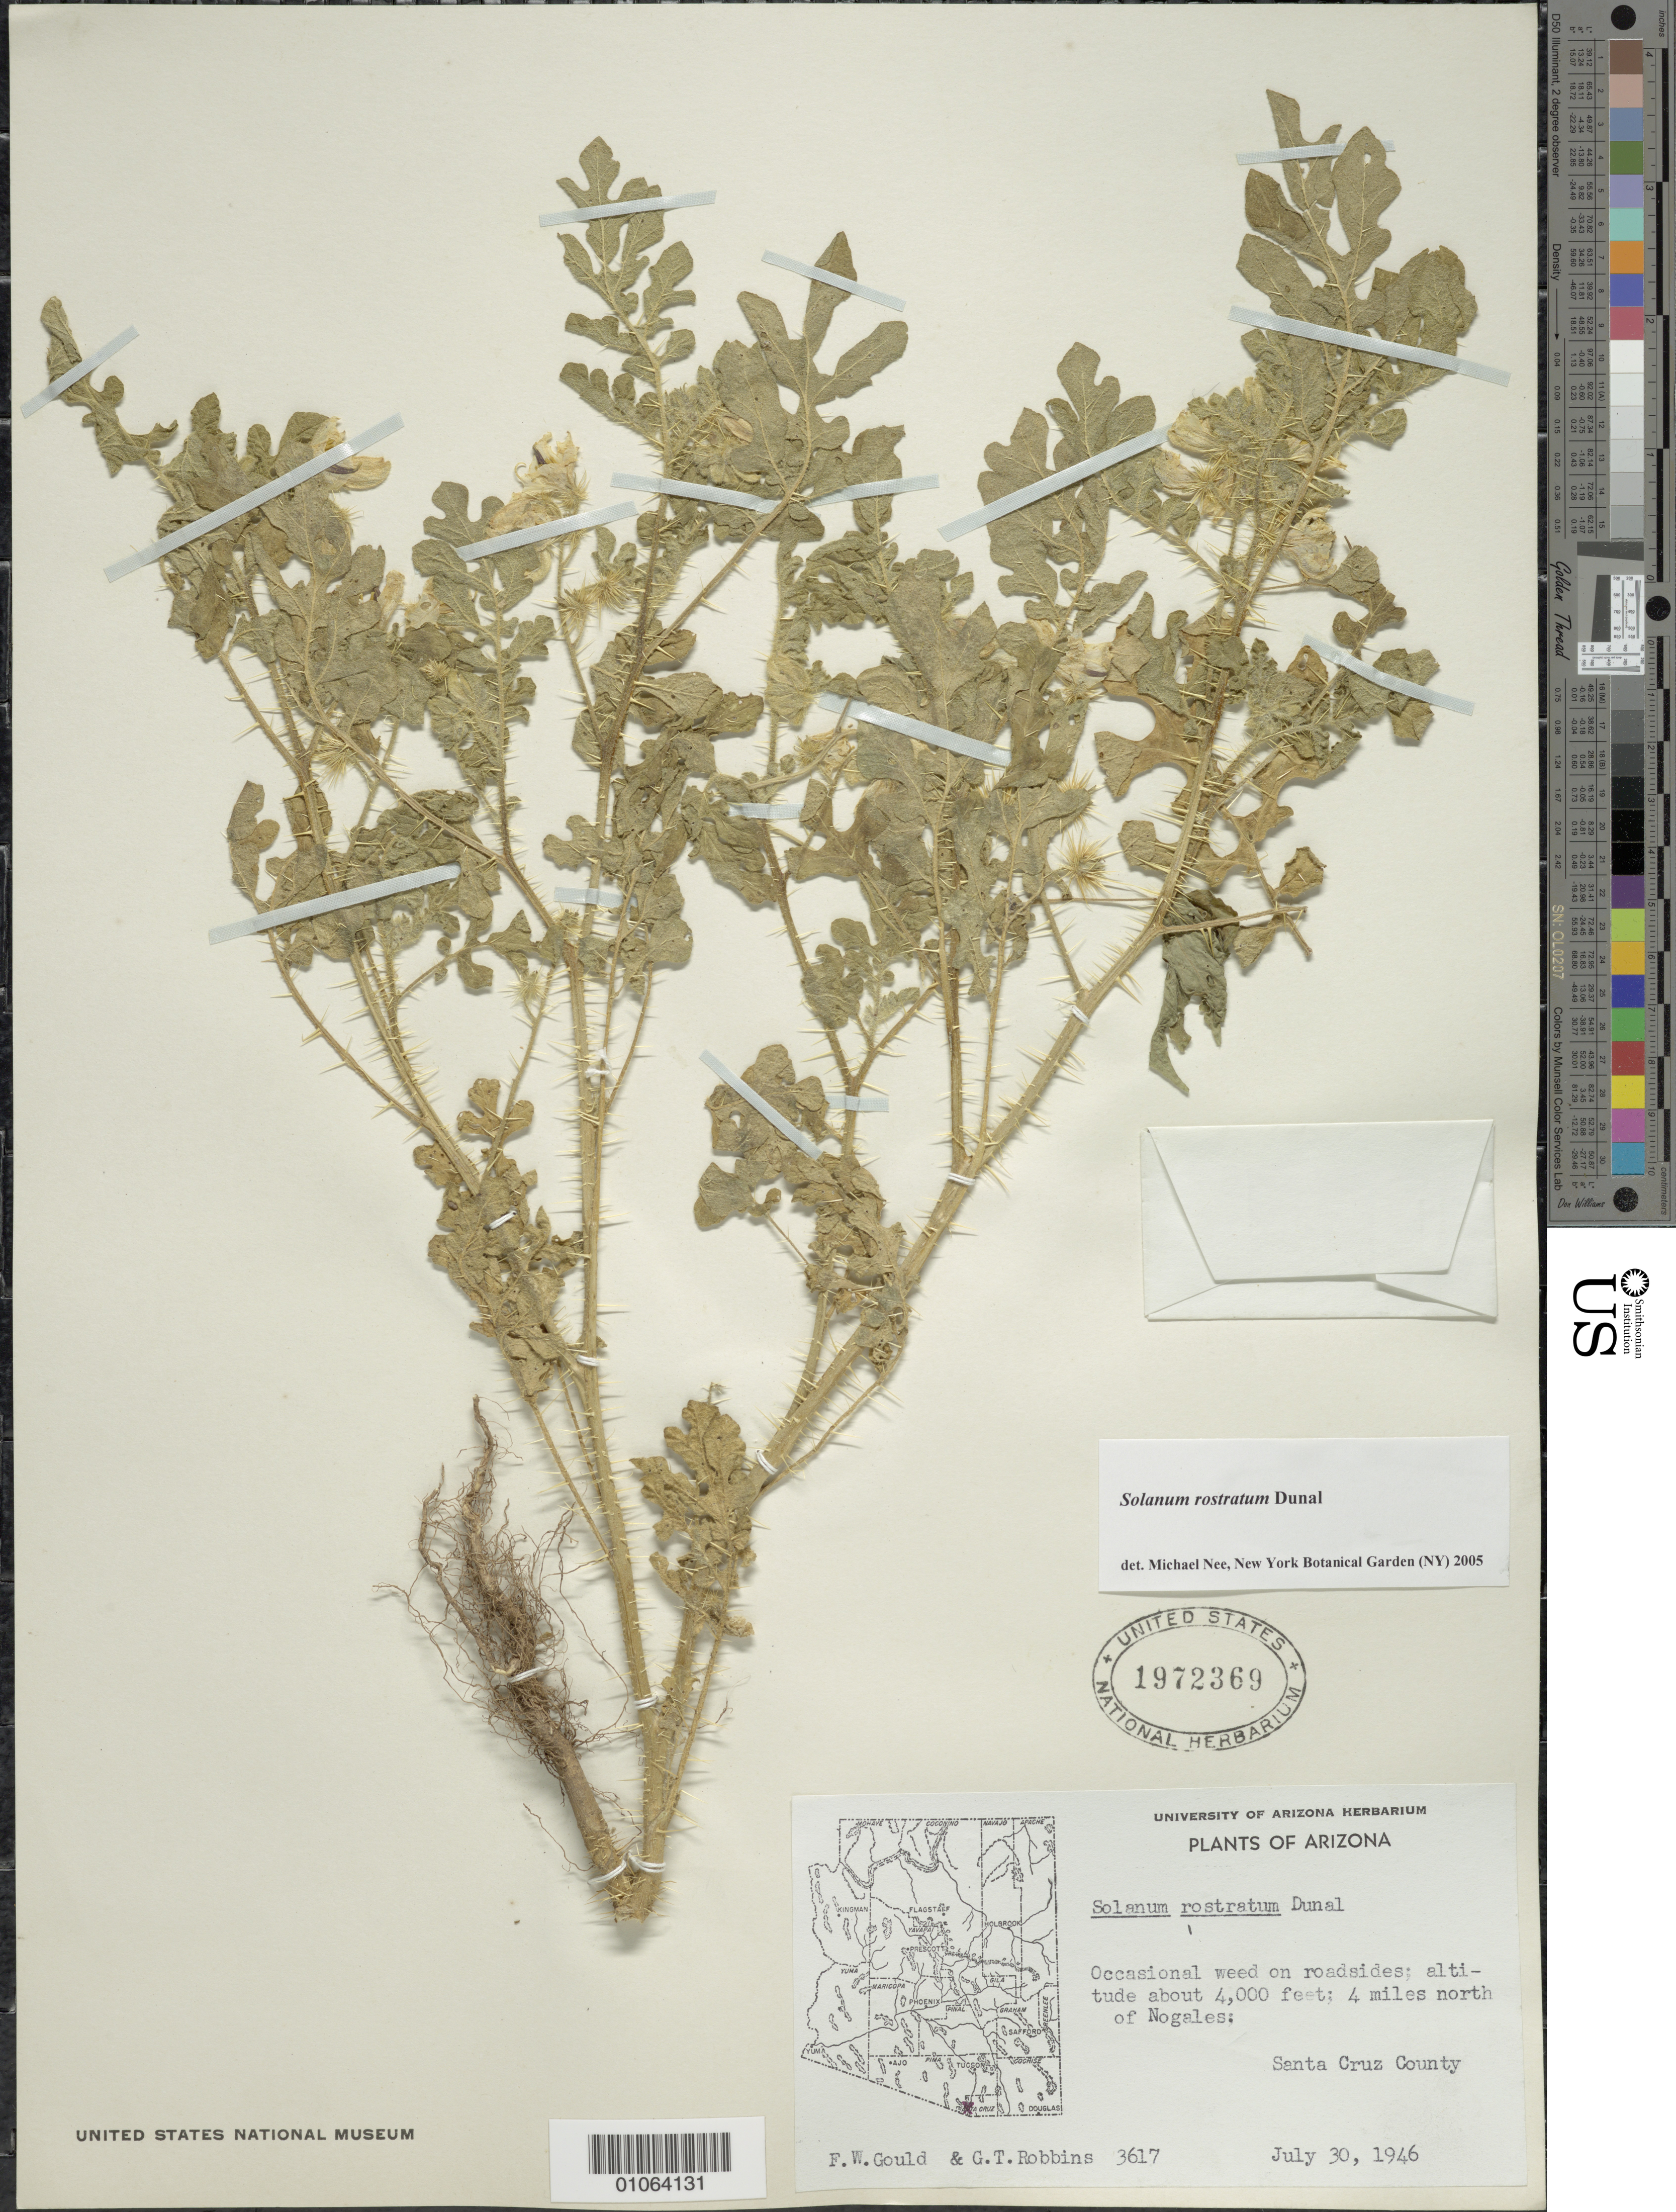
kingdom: Plantae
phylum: Tracheophyta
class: Magnoliopsida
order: Solanales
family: Solanaceae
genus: Solanum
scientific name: Solanum rostratum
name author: Dunal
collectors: F. W. Gould & G. T. Robbins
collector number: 3617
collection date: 1946-07-30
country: United States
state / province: Arizona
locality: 4 miles north of Nogales: Santa Cruz County.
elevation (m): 1219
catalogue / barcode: US 1972369